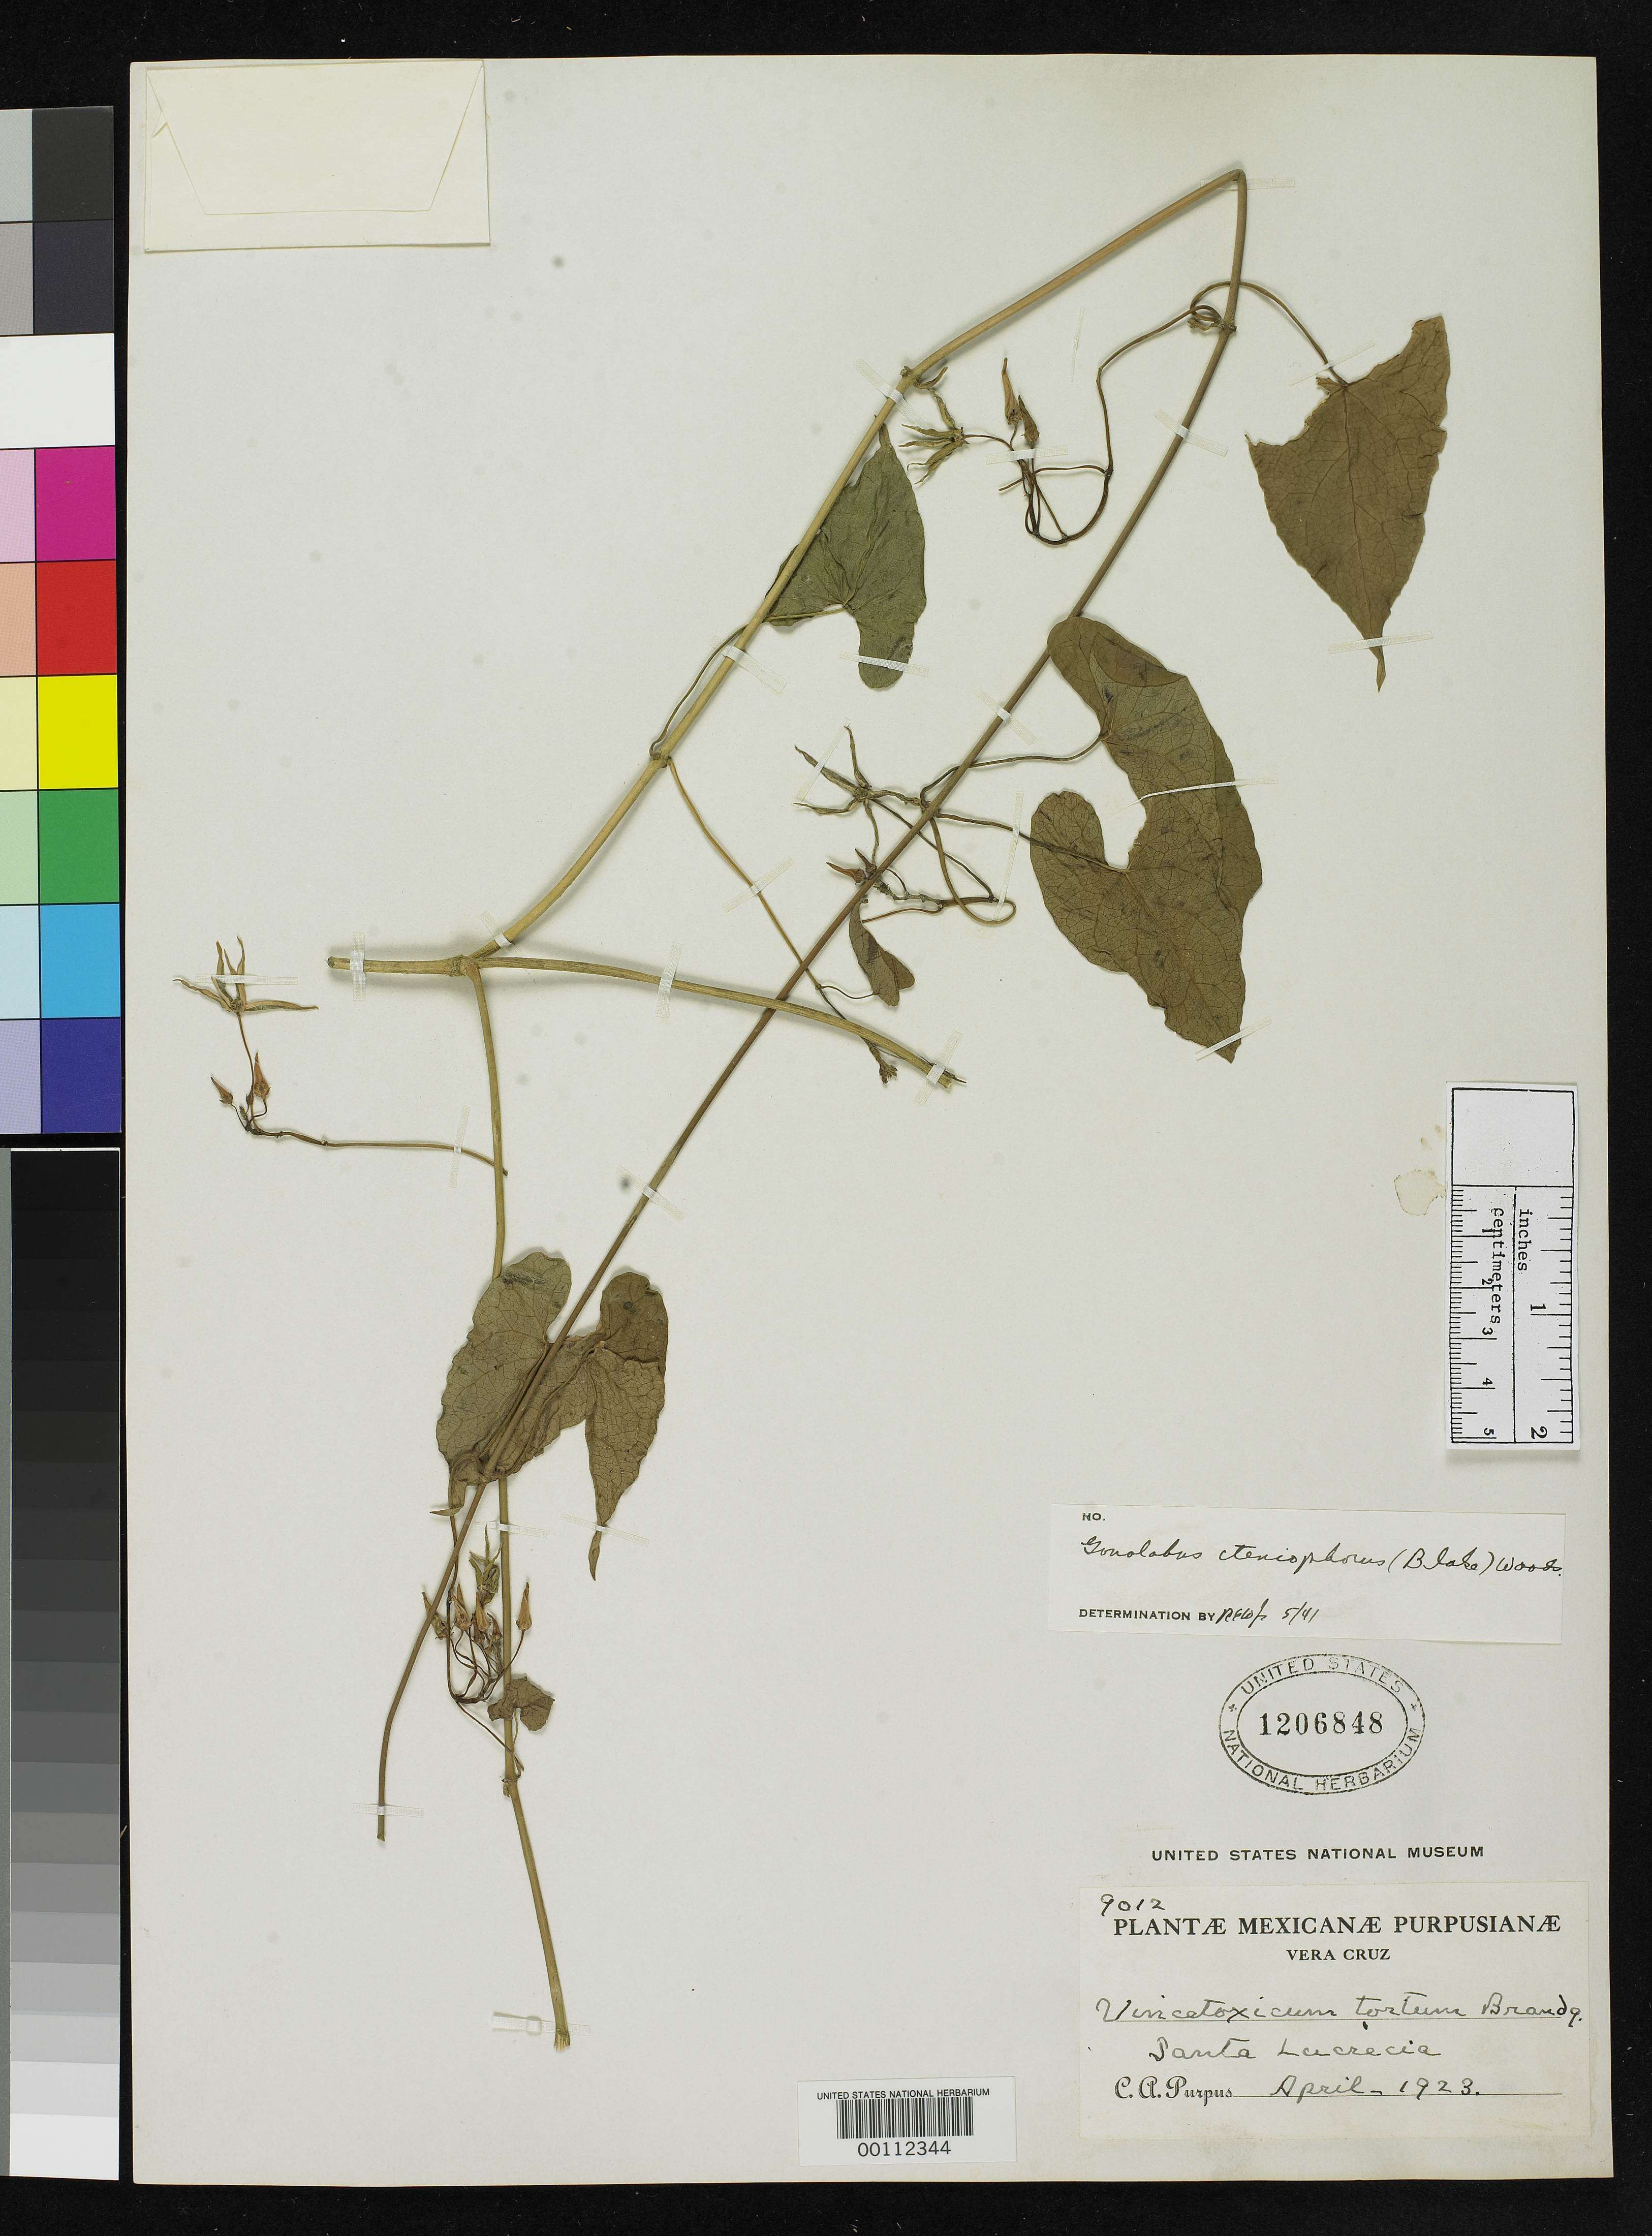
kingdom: Plantae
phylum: Tracheophyta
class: Magnoliopsida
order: Gentianales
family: Apocynaceae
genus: Vincetoxicum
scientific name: Vincetoxicum tortum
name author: Brandegee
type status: Isotype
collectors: C. A. Purpus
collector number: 9012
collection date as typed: Apr 1923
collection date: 1923-04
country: Mexico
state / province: Veracruz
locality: Santa Lucrecia.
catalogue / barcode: US 1206848